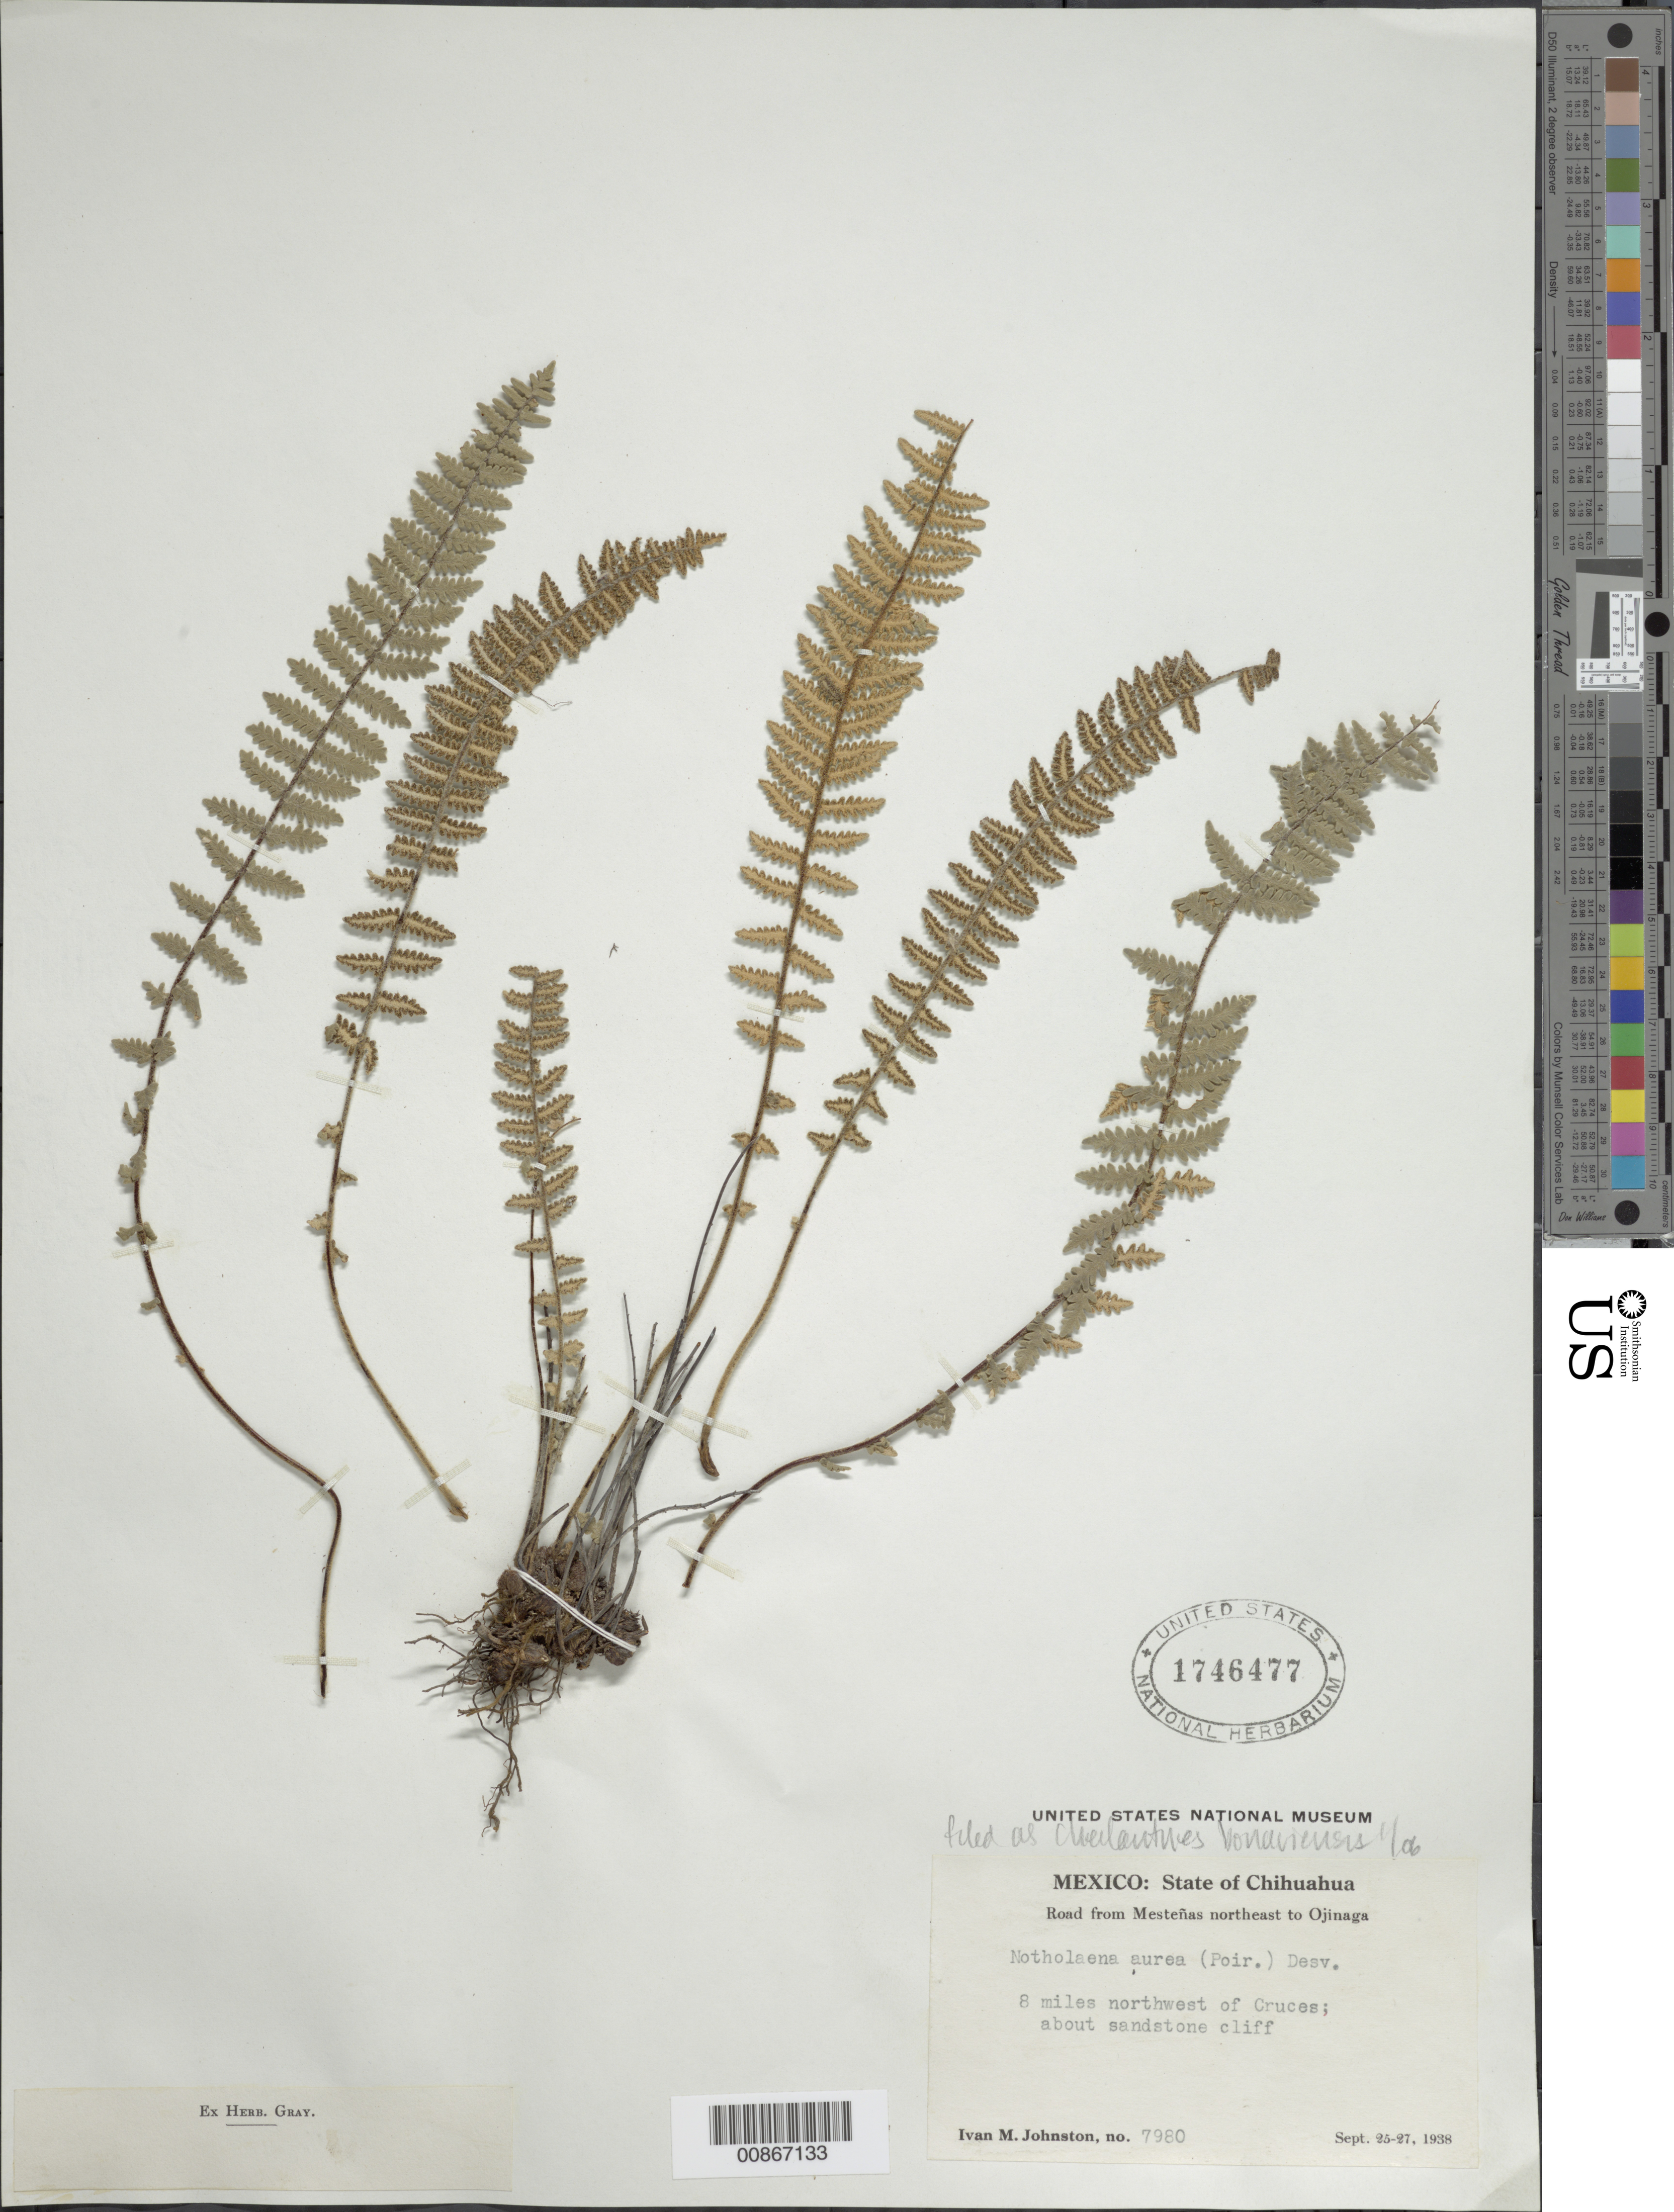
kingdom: Plantae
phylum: Tracheophyta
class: Polypodiopsida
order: Polypodiales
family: Pteridaceae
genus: Myriopteris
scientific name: Myriopteris aurea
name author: (Poir.) Grusz & Windham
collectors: I.M. Johnston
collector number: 7980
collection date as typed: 25 Sep 1938 to 27 Sep 1938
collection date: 1938-09-25/1938-09-27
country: Mexico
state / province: Chihuahua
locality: Road from Mesteñas northeast to Ojinaga. 8 miles northwest of Cruces.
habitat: About sandstone cliff.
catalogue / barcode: US 1746477